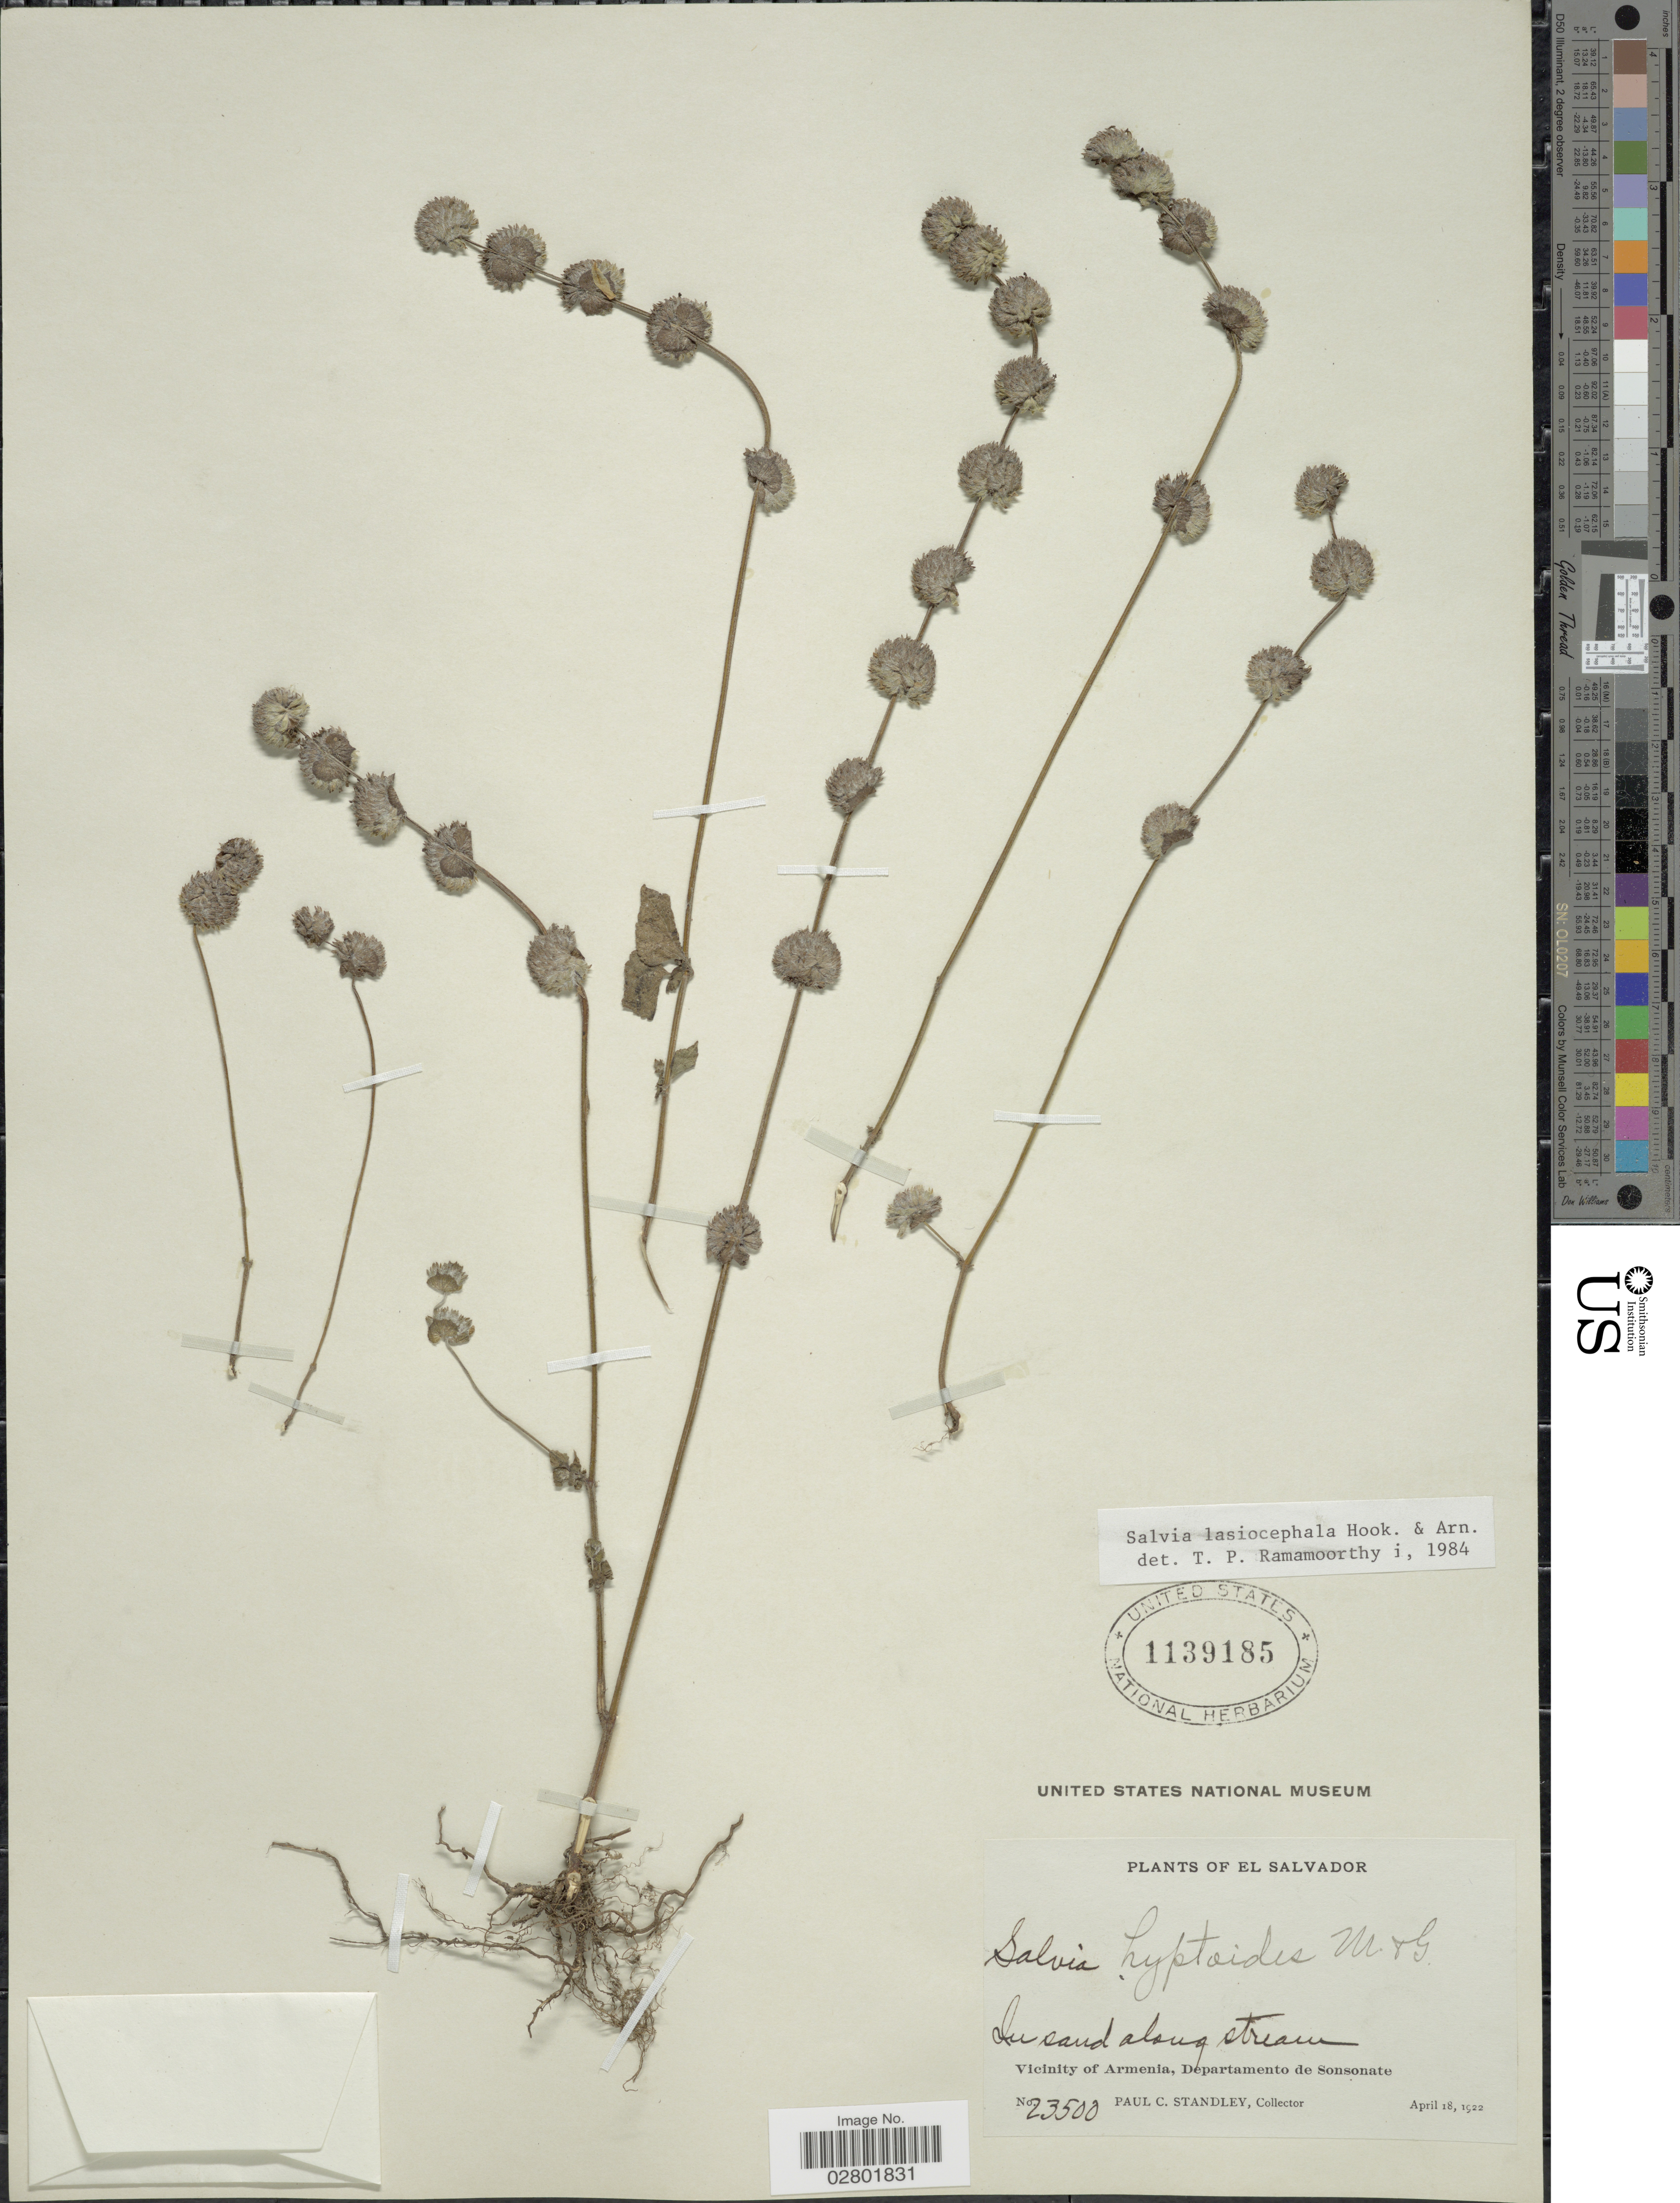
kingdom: Plantae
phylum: Tracheophyta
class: Magnoliopsida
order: Lamiales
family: Lamiaceae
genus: Salvia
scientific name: Salvia lasiocephala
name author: Hook. & Arn.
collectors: P. C. Standley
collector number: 23500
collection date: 1922-04-18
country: El Salvador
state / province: Sonsonate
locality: Vicinity of Armenia, Departamento de Sonsonate.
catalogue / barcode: US 1139185